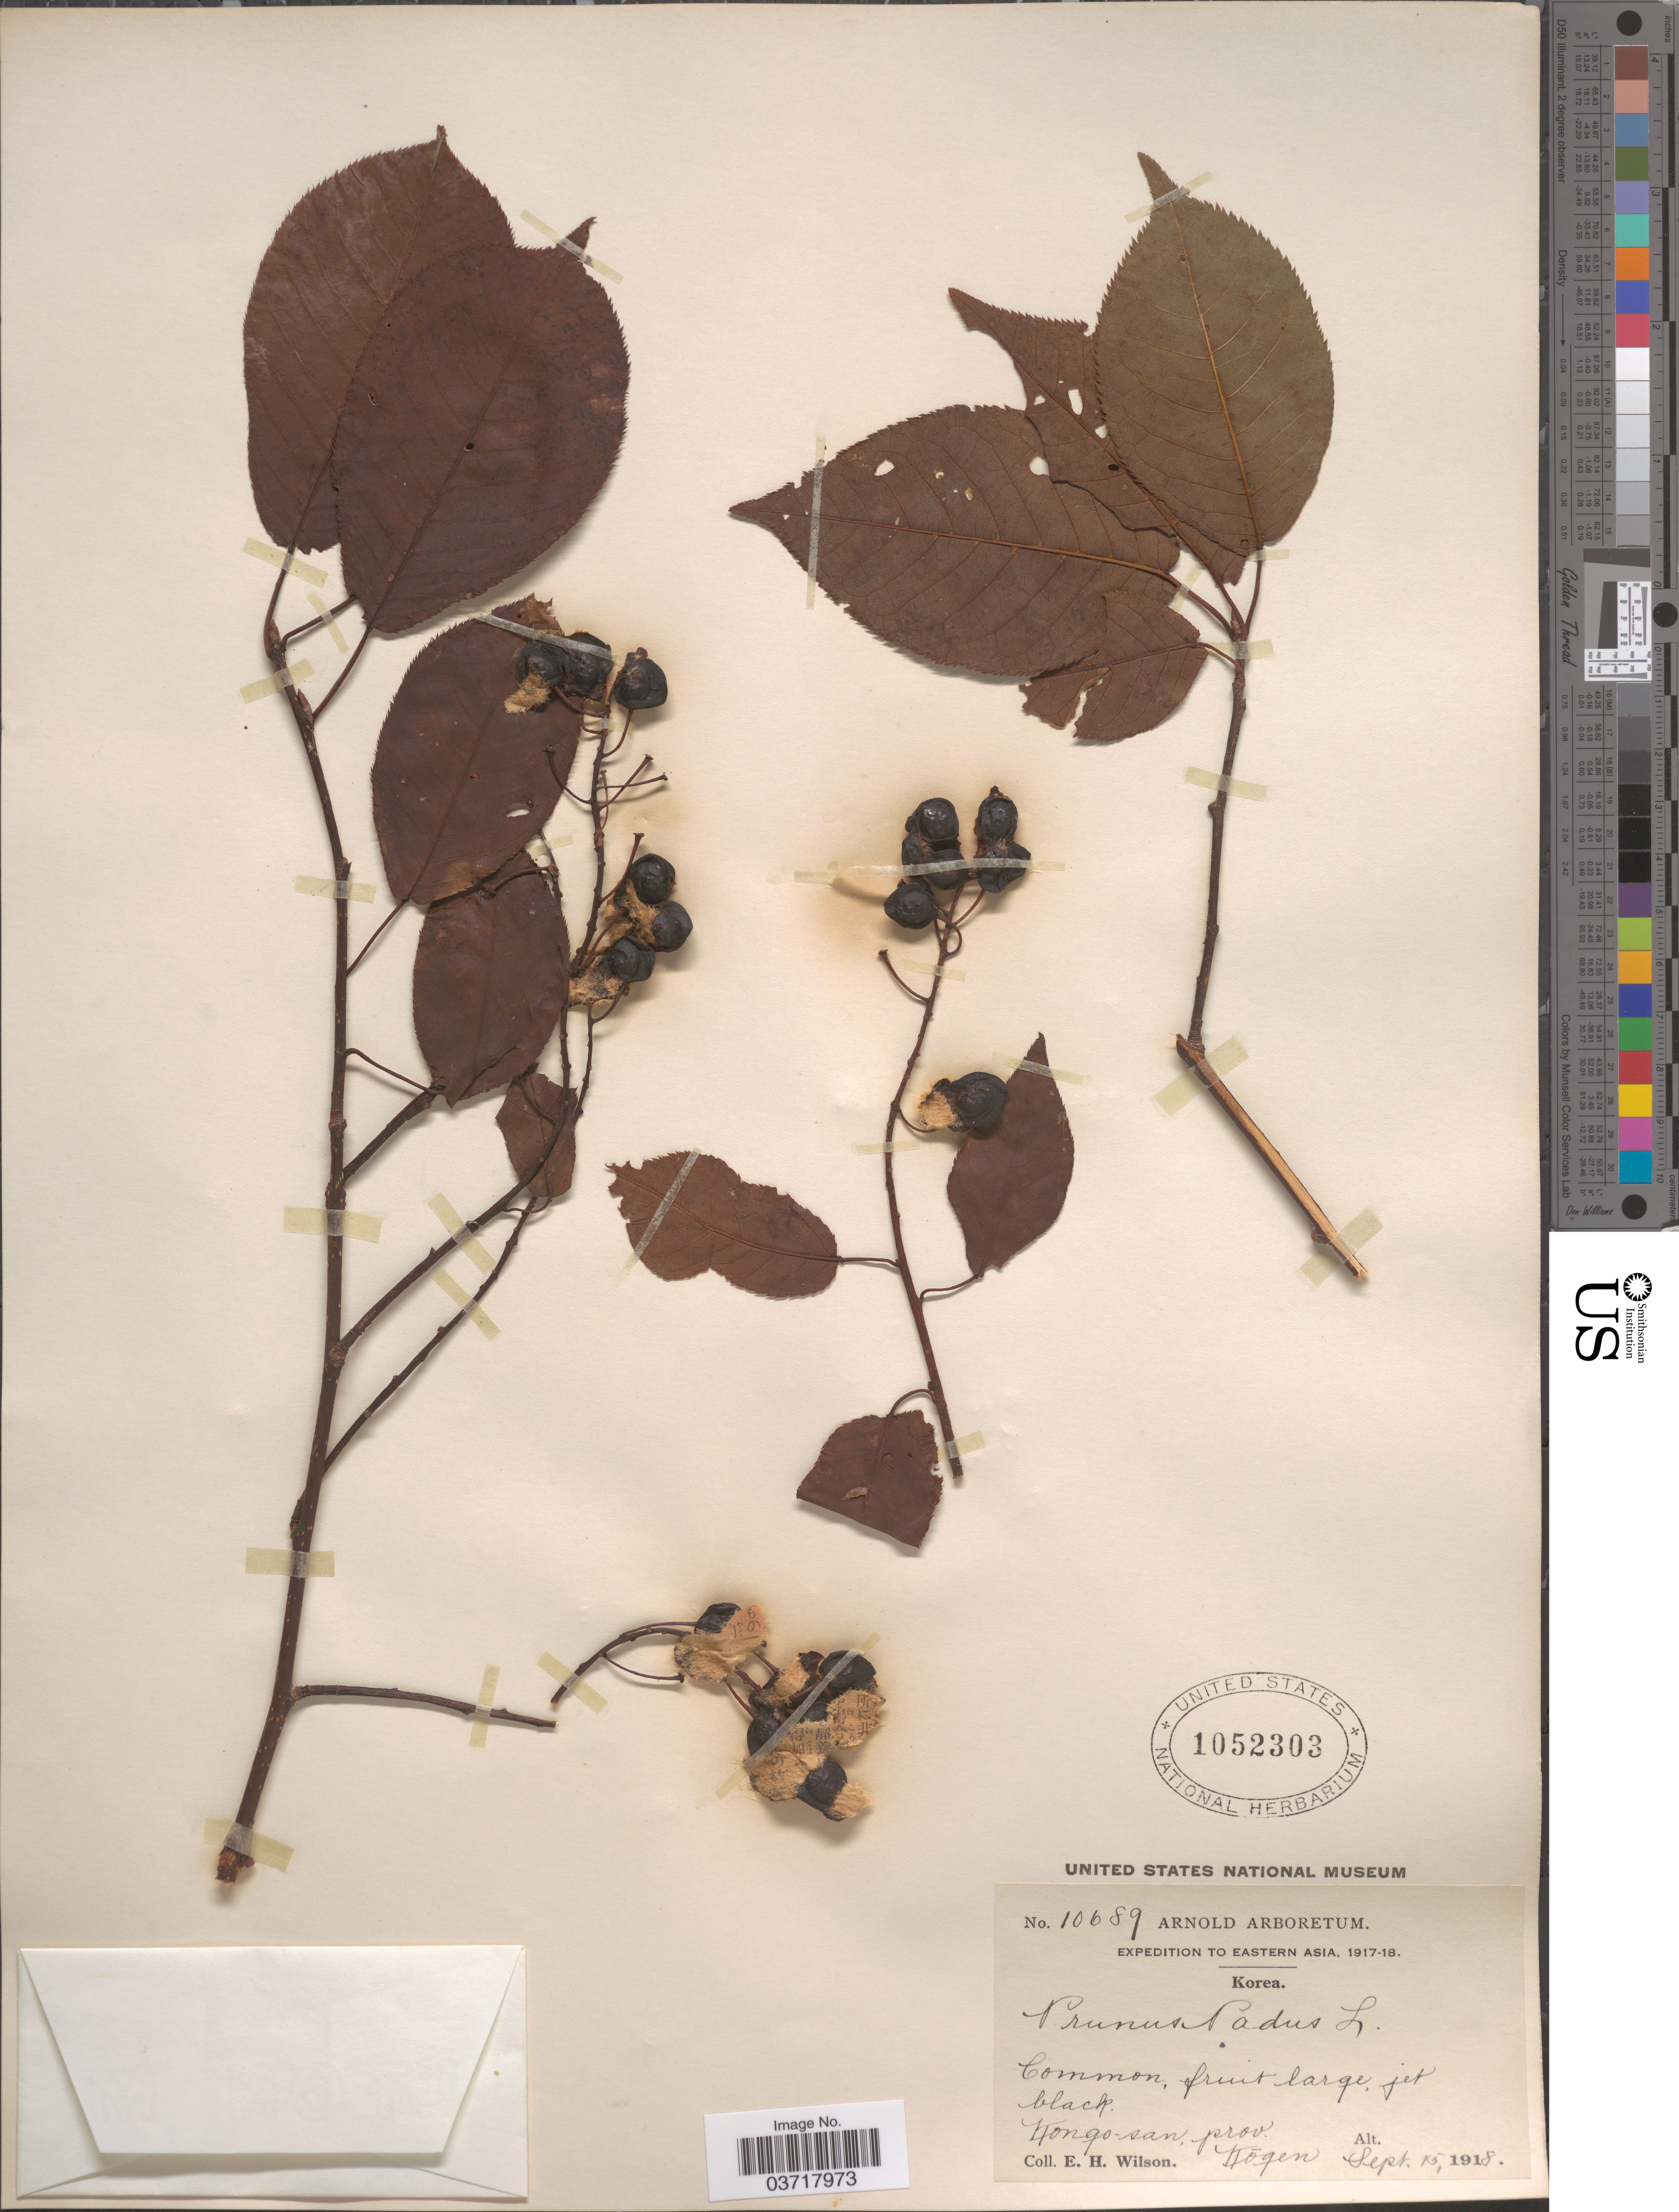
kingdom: Plantae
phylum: Tracheophyta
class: Magnoliopsida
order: Rosales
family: Rosaceae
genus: Prunus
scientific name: Prunus padus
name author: L.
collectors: E. Wilson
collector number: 10689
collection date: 1918-09-15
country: North Korea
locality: Eastern Asia. Kongo-san, prov. Kōgen.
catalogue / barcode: US 1052303